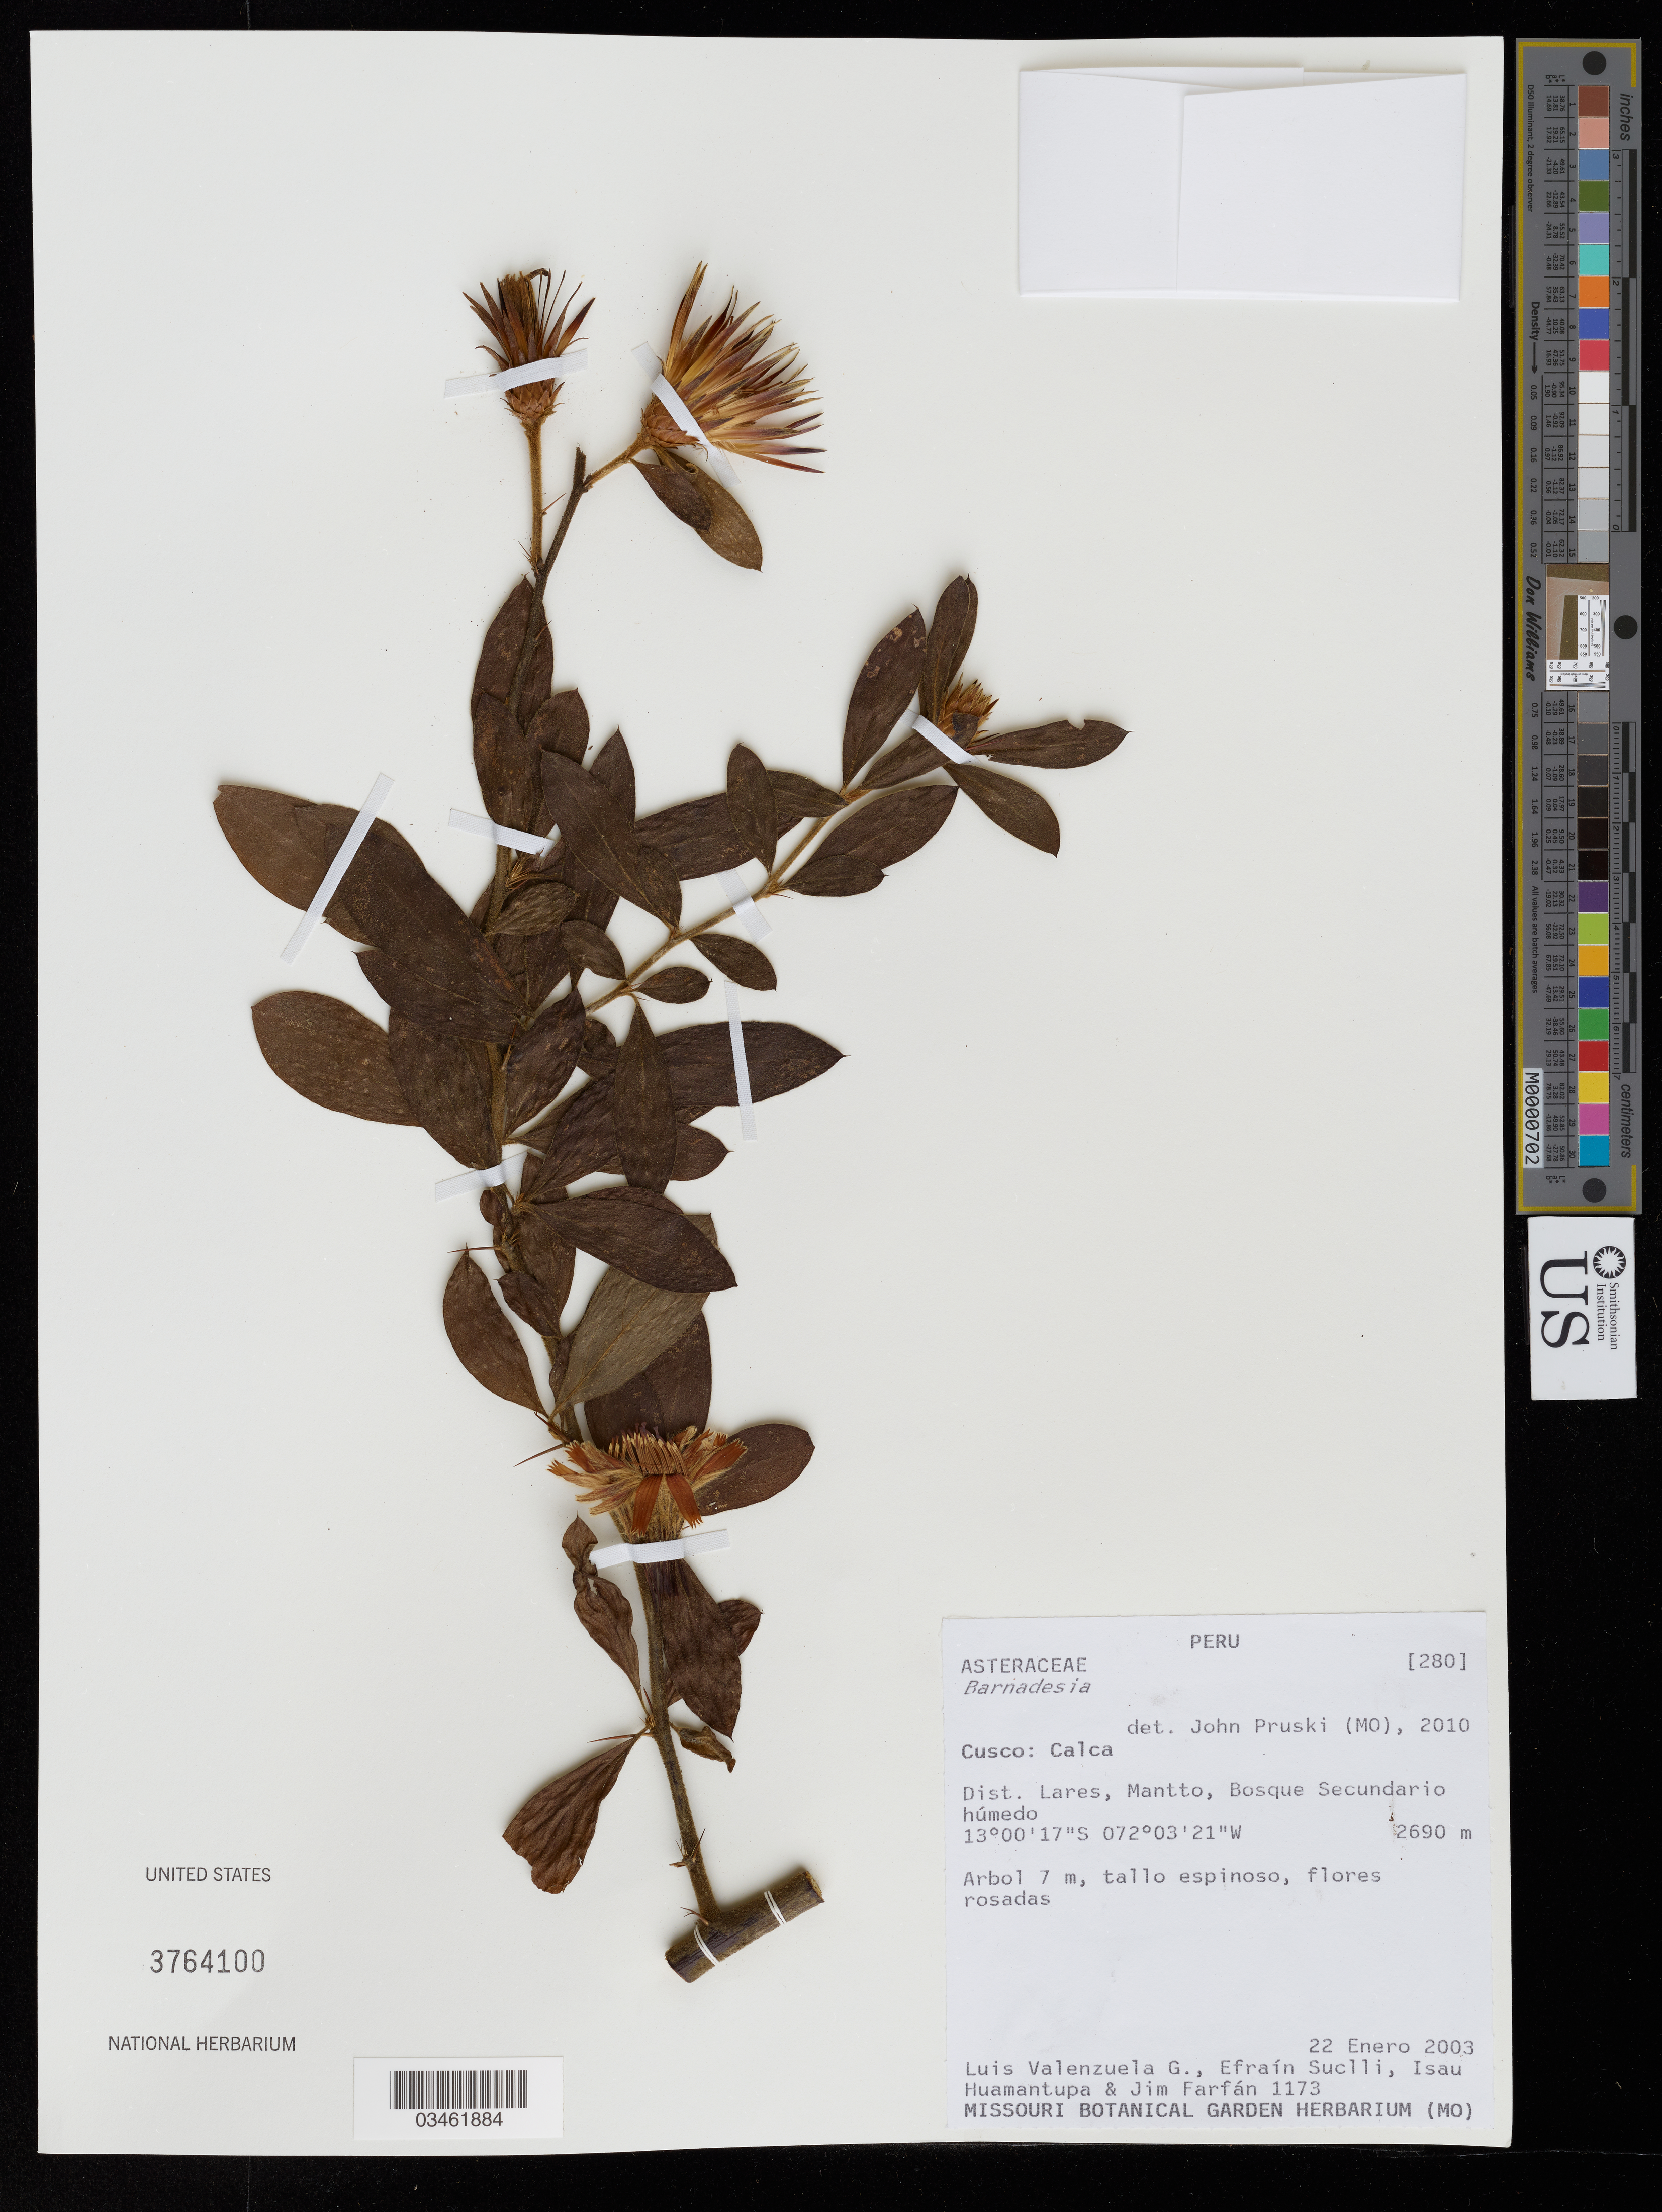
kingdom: Plantae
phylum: Tracheophyta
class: Magnoliopsida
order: Asterales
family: Asteraceae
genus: Barnadesia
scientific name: Barnadesia sp.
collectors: L. Valenzuela G., E. Suclli, I. Huamantupa & J. Farfán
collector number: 1173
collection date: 2003-01-22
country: Peru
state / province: Cusco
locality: Calca. Dist. Lares, Mantto Bosque Secundario humedo.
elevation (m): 2690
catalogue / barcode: US 3764100